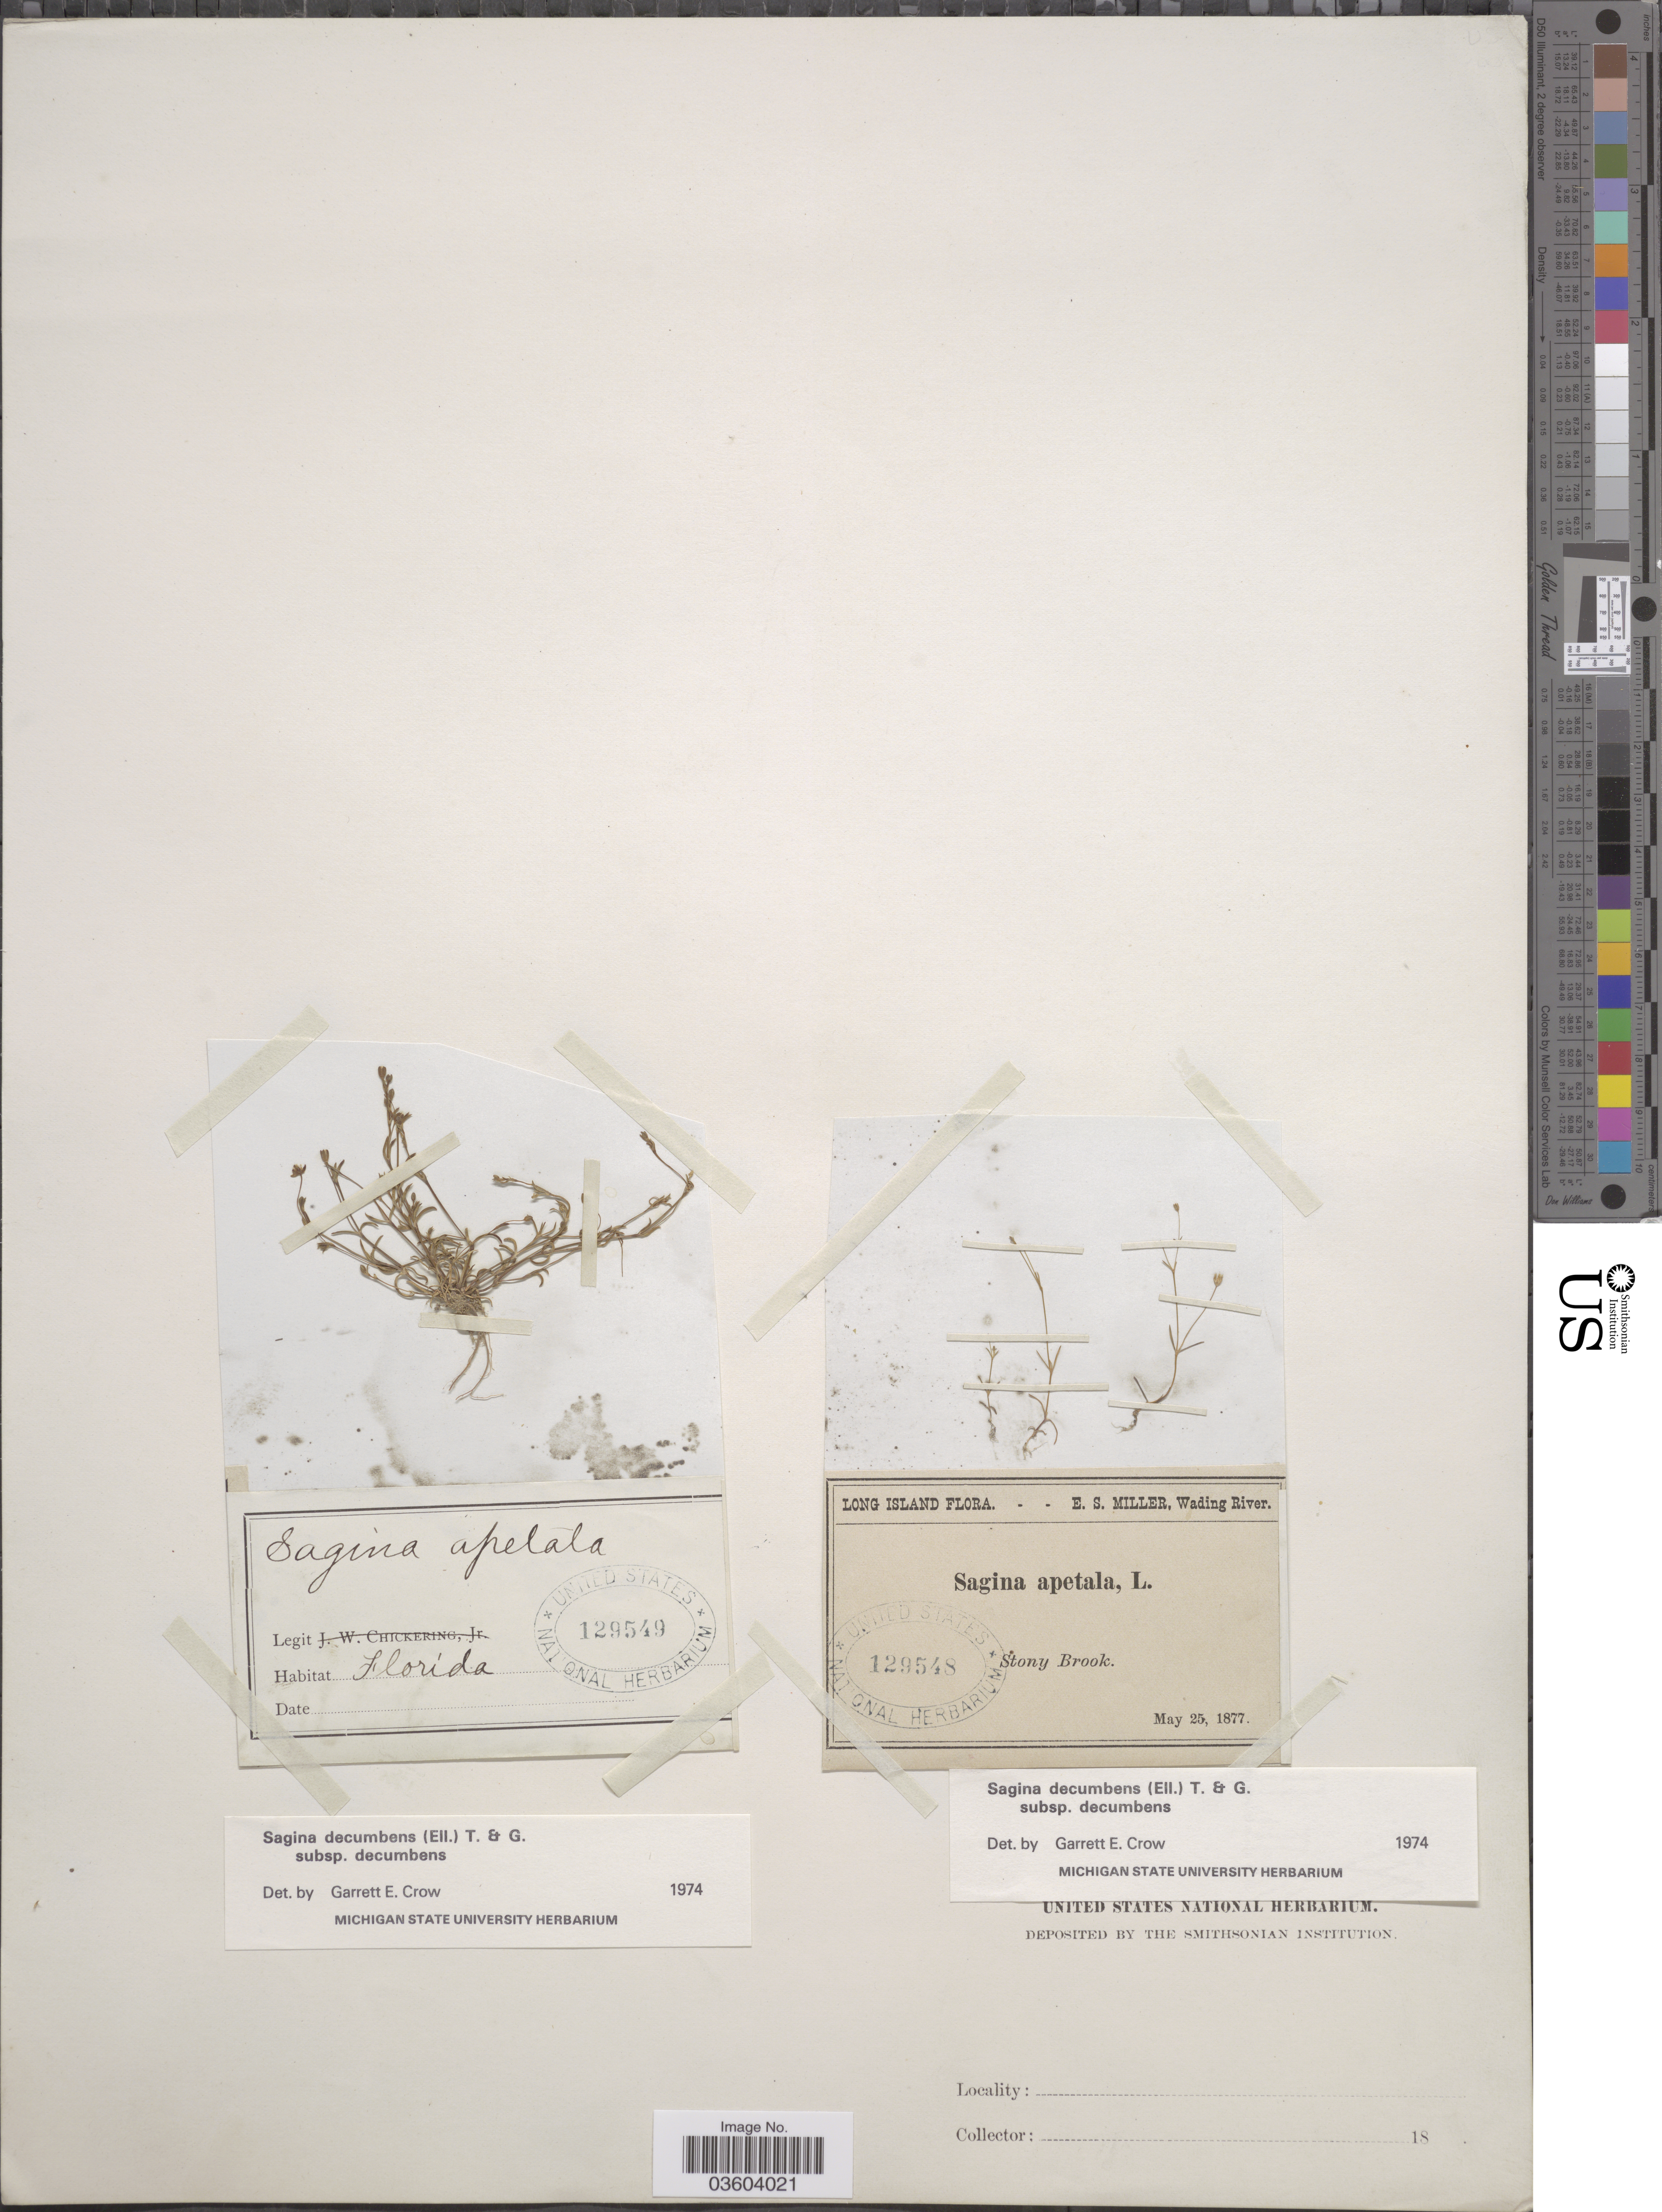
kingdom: Plantae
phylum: Tracheophyta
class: Magnoliopsida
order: Caryophyllales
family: Caryophyllaceae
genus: Sagina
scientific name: Sagina decumbens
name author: (Elliott) Torr. & A. Gray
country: United States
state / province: Florida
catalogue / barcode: US 129549